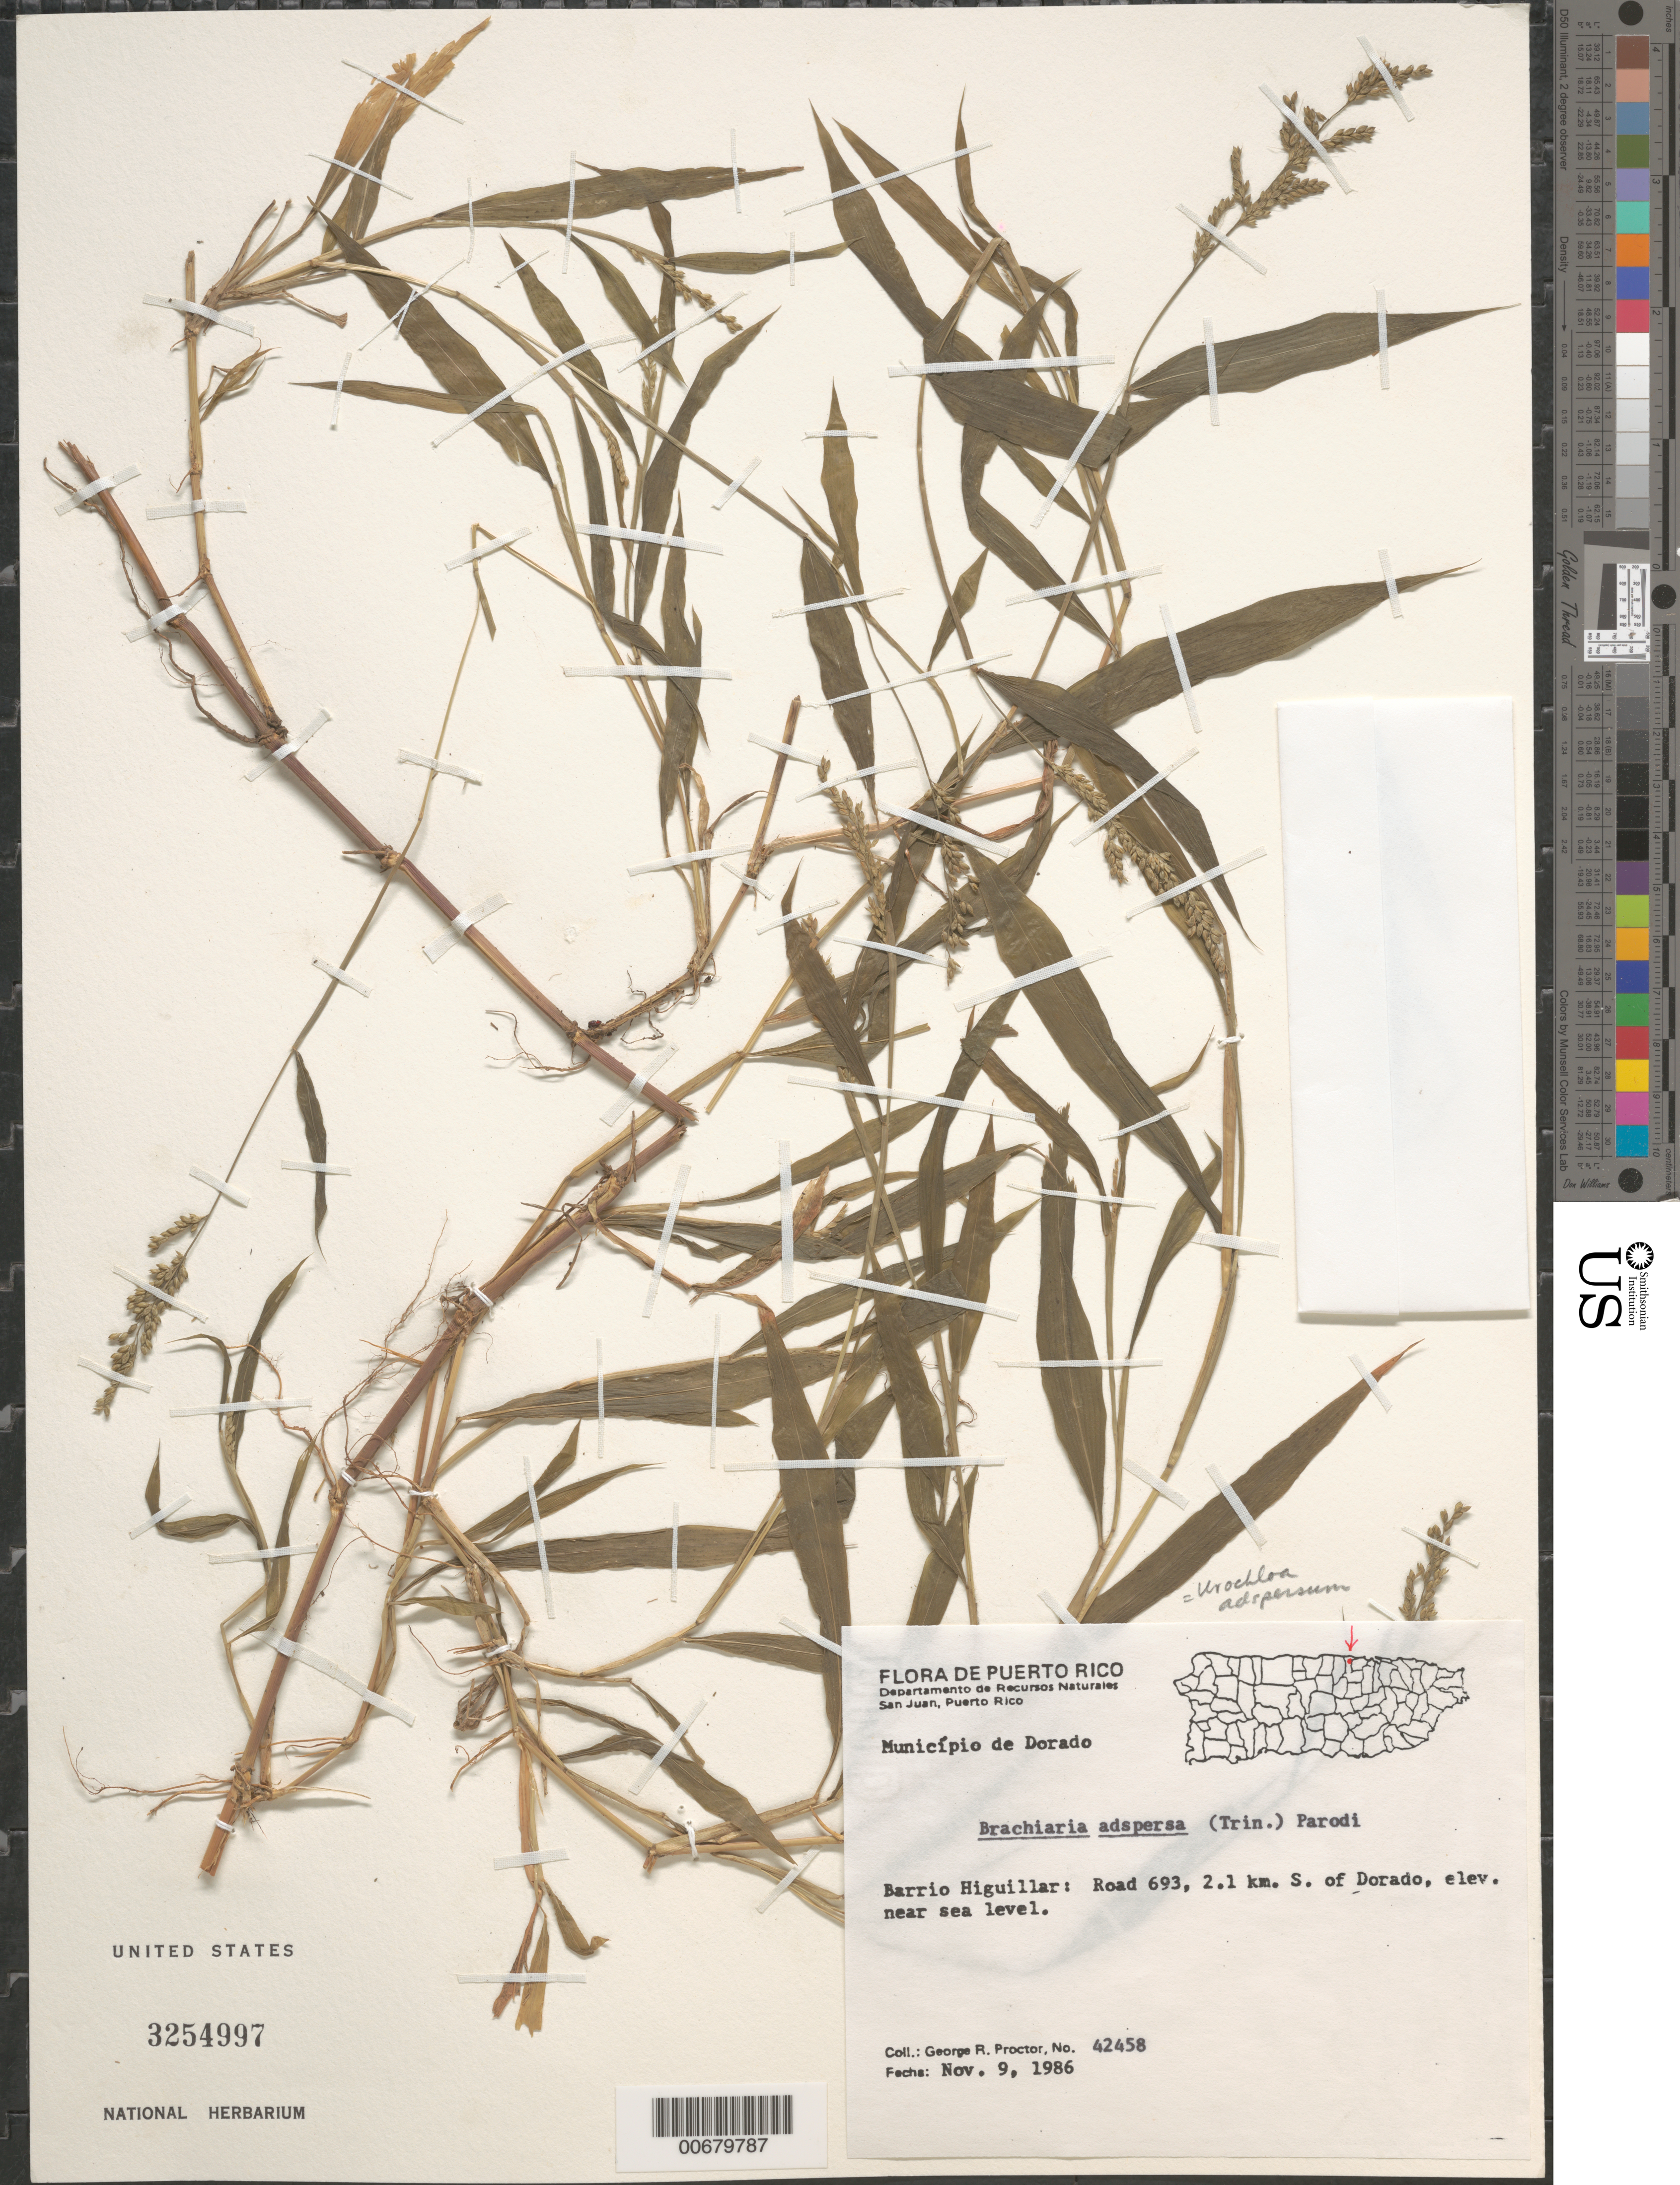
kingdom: Plantae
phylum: Tracheophyta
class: Liliopsida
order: Poales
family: Poaceae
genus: Urochloa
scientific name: Urochloa adspersa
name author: (Trin.) R.D. Webster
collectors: G. R. Proctor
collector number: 42458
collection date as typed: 09 Nov 1986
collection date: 1986-11-09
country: Puerto Rico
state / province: Dorado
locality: Mun. Dorado, Barrio Higuillar: Rd 693, 2.1 km S of Dorado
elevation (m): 0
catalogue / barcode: US 3254997